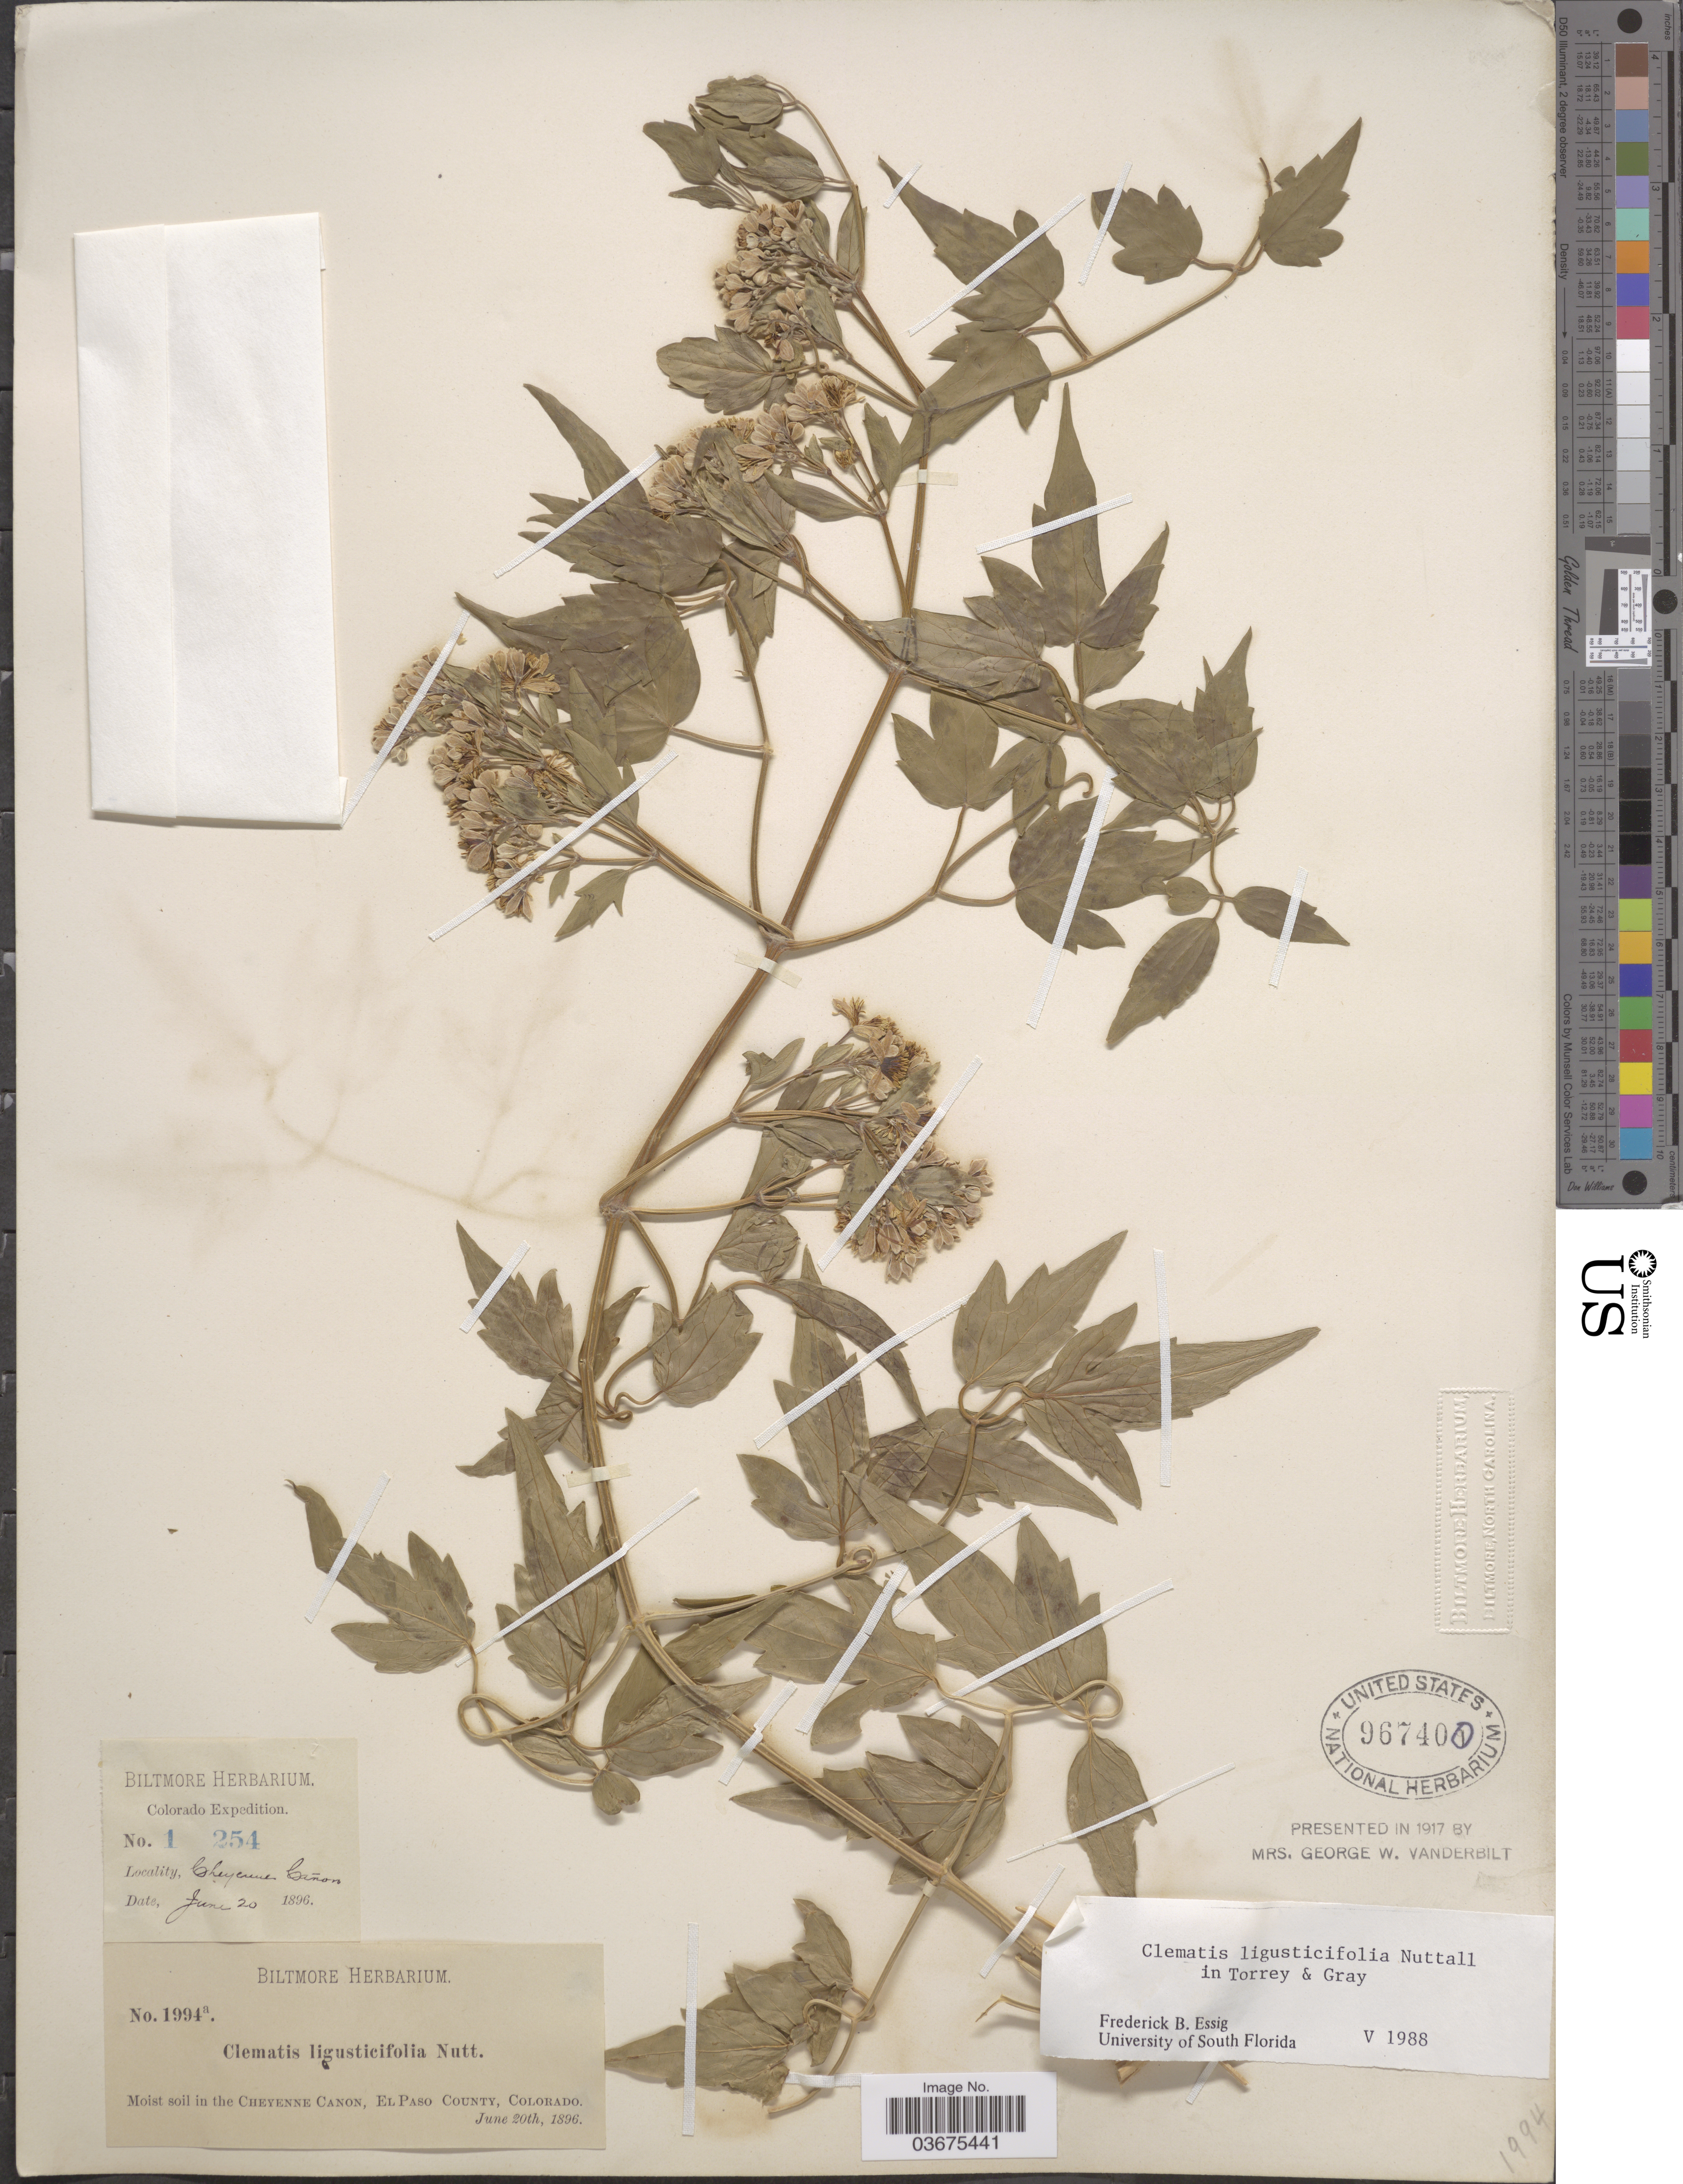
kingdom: Plantae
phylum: Tracheophyta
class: Magnoliopsida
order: Ranunculales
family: Ranunculaceae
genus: Clematis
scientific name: Clematis ligusticifolia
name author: Nutt.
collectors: ex herb. Biltmore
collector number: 1994a/1254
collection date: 1896-06-20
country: United States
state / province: Colorado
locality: Cheyenne Canon, El Paso County.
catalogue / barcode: US 967400